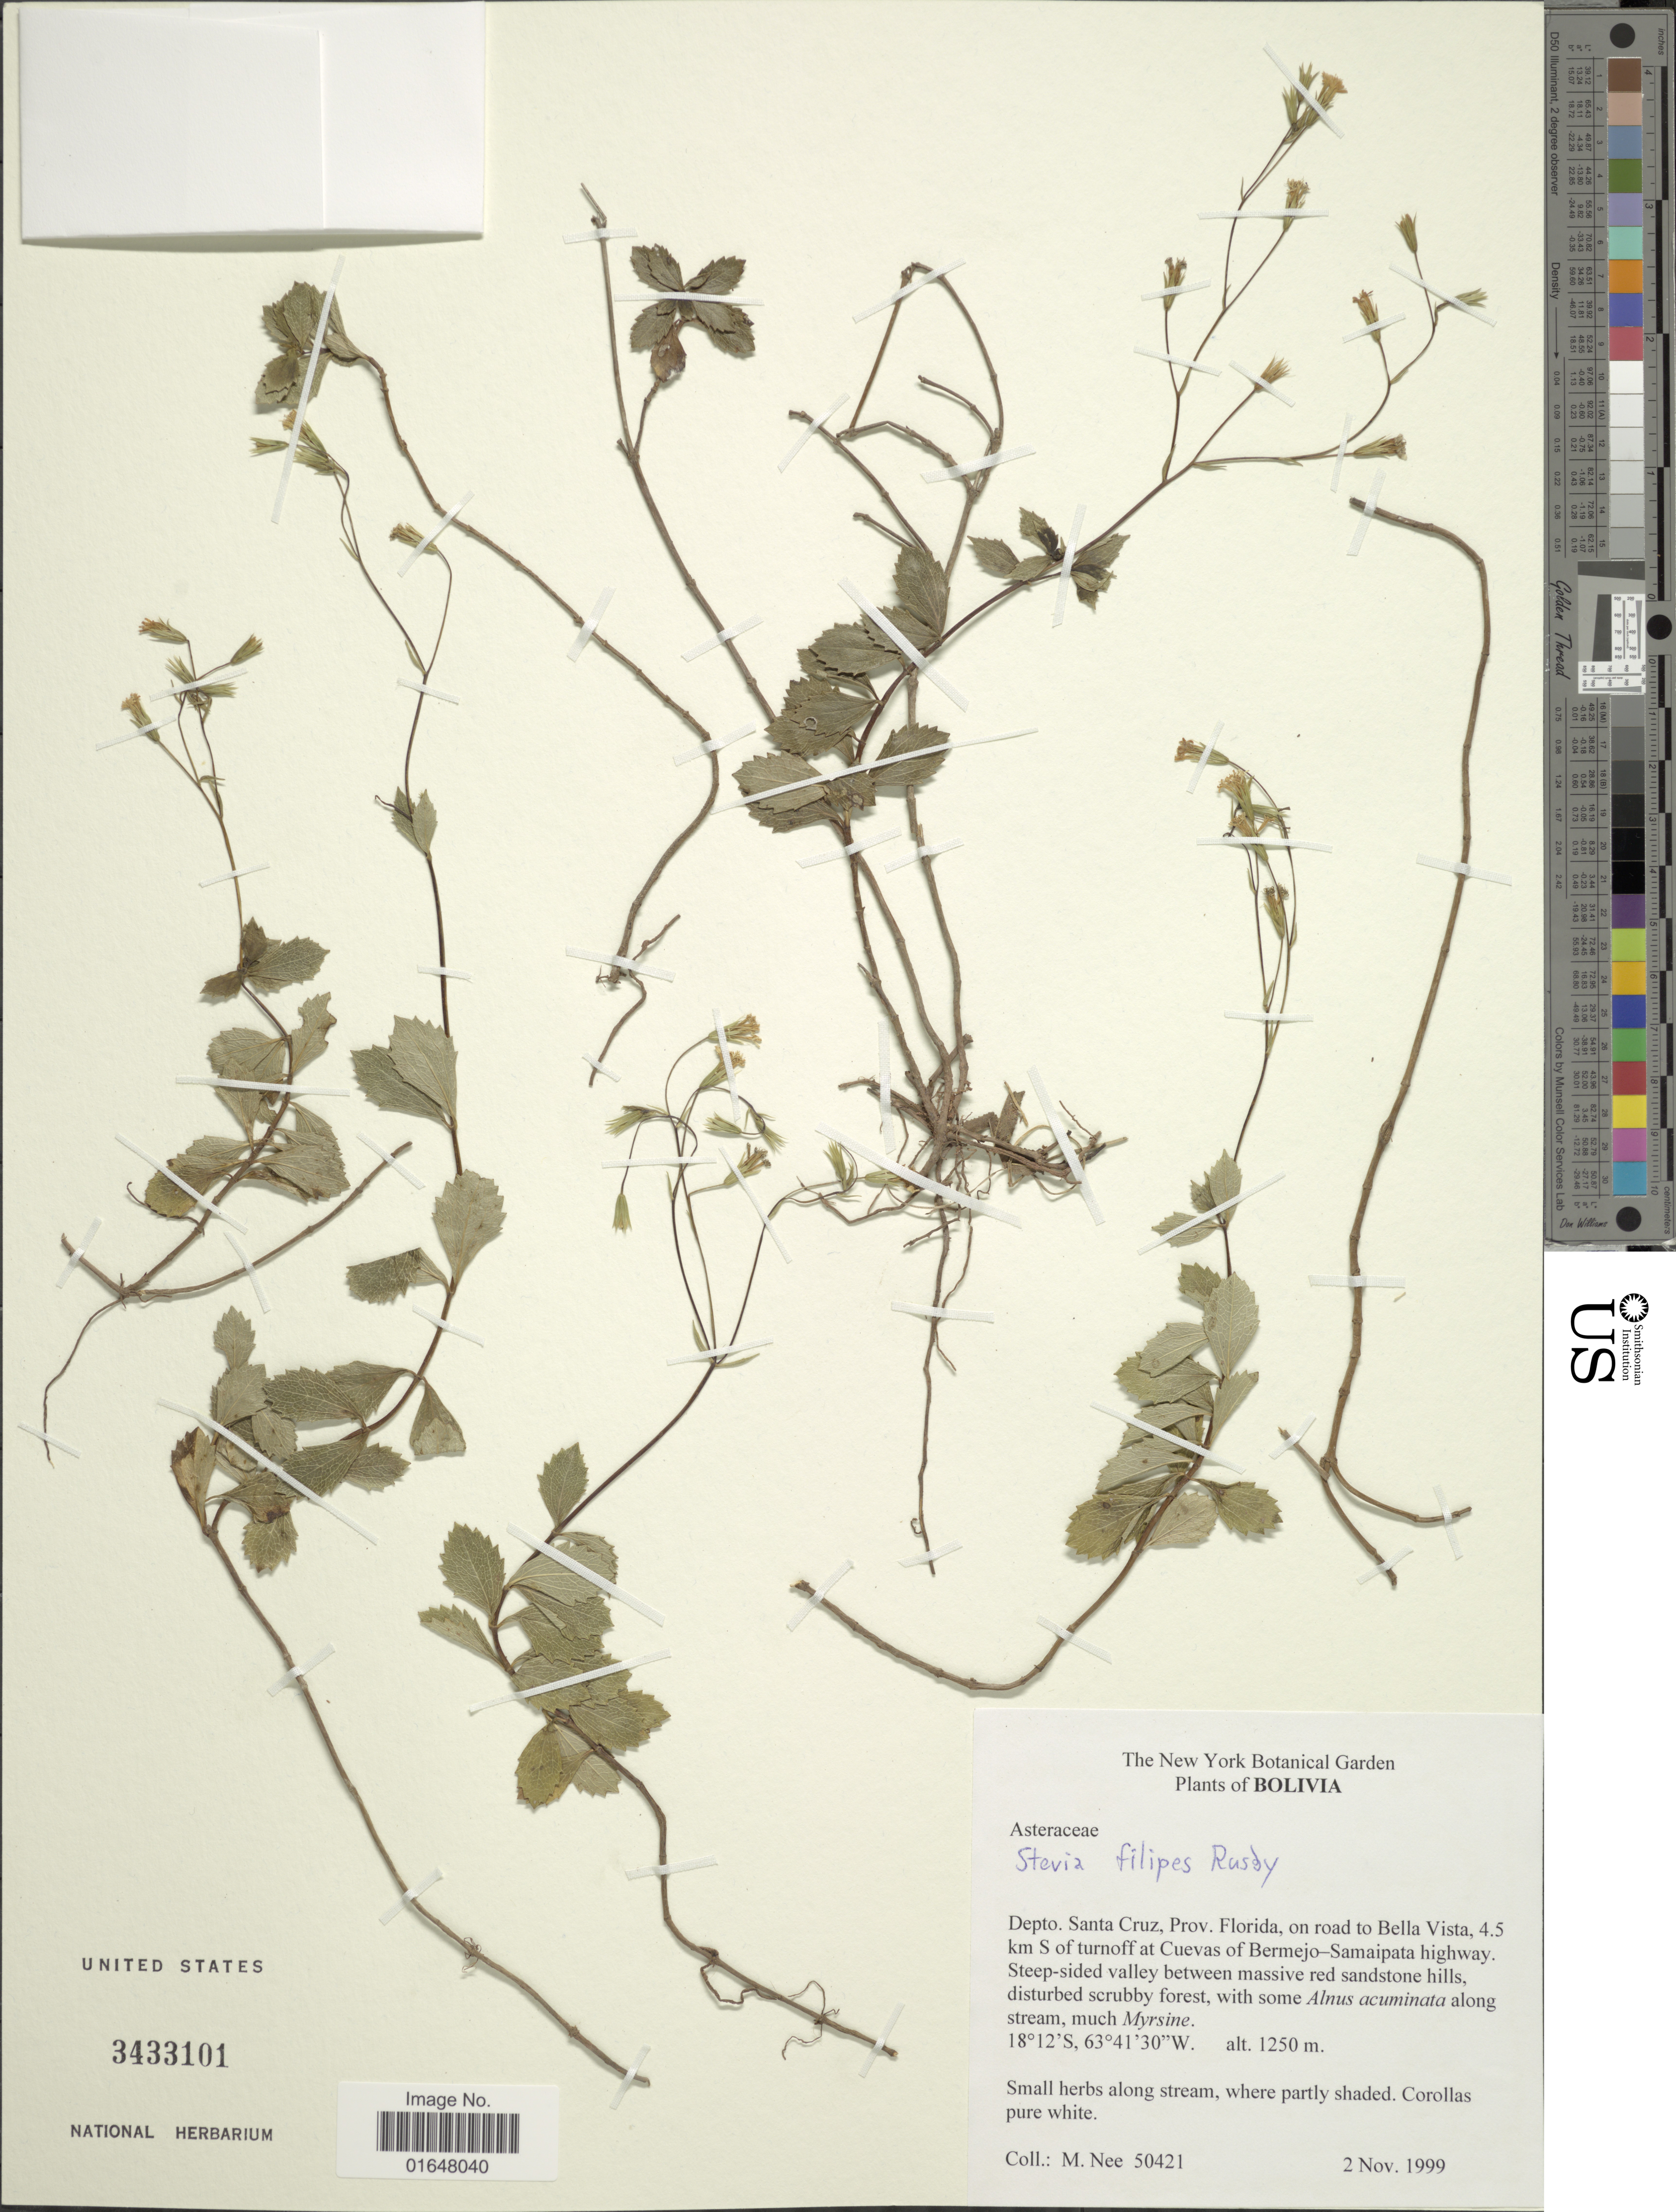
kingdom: Plantae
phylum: Tracheophyta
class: Magnoliopsida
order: Asterales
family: Asteraceae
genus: Stevia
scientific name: Stevia filipes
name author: Rusby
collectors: M. Nee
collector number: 50421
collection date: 1999-11-02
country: Bolivia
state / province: Santa Cruz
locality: Prov. Florida, on road to Bella Vista, 4.5 km S of turnoff at Cuevas of Bermejo-Samaipata highway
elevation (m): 1250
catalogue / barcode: US 3433101